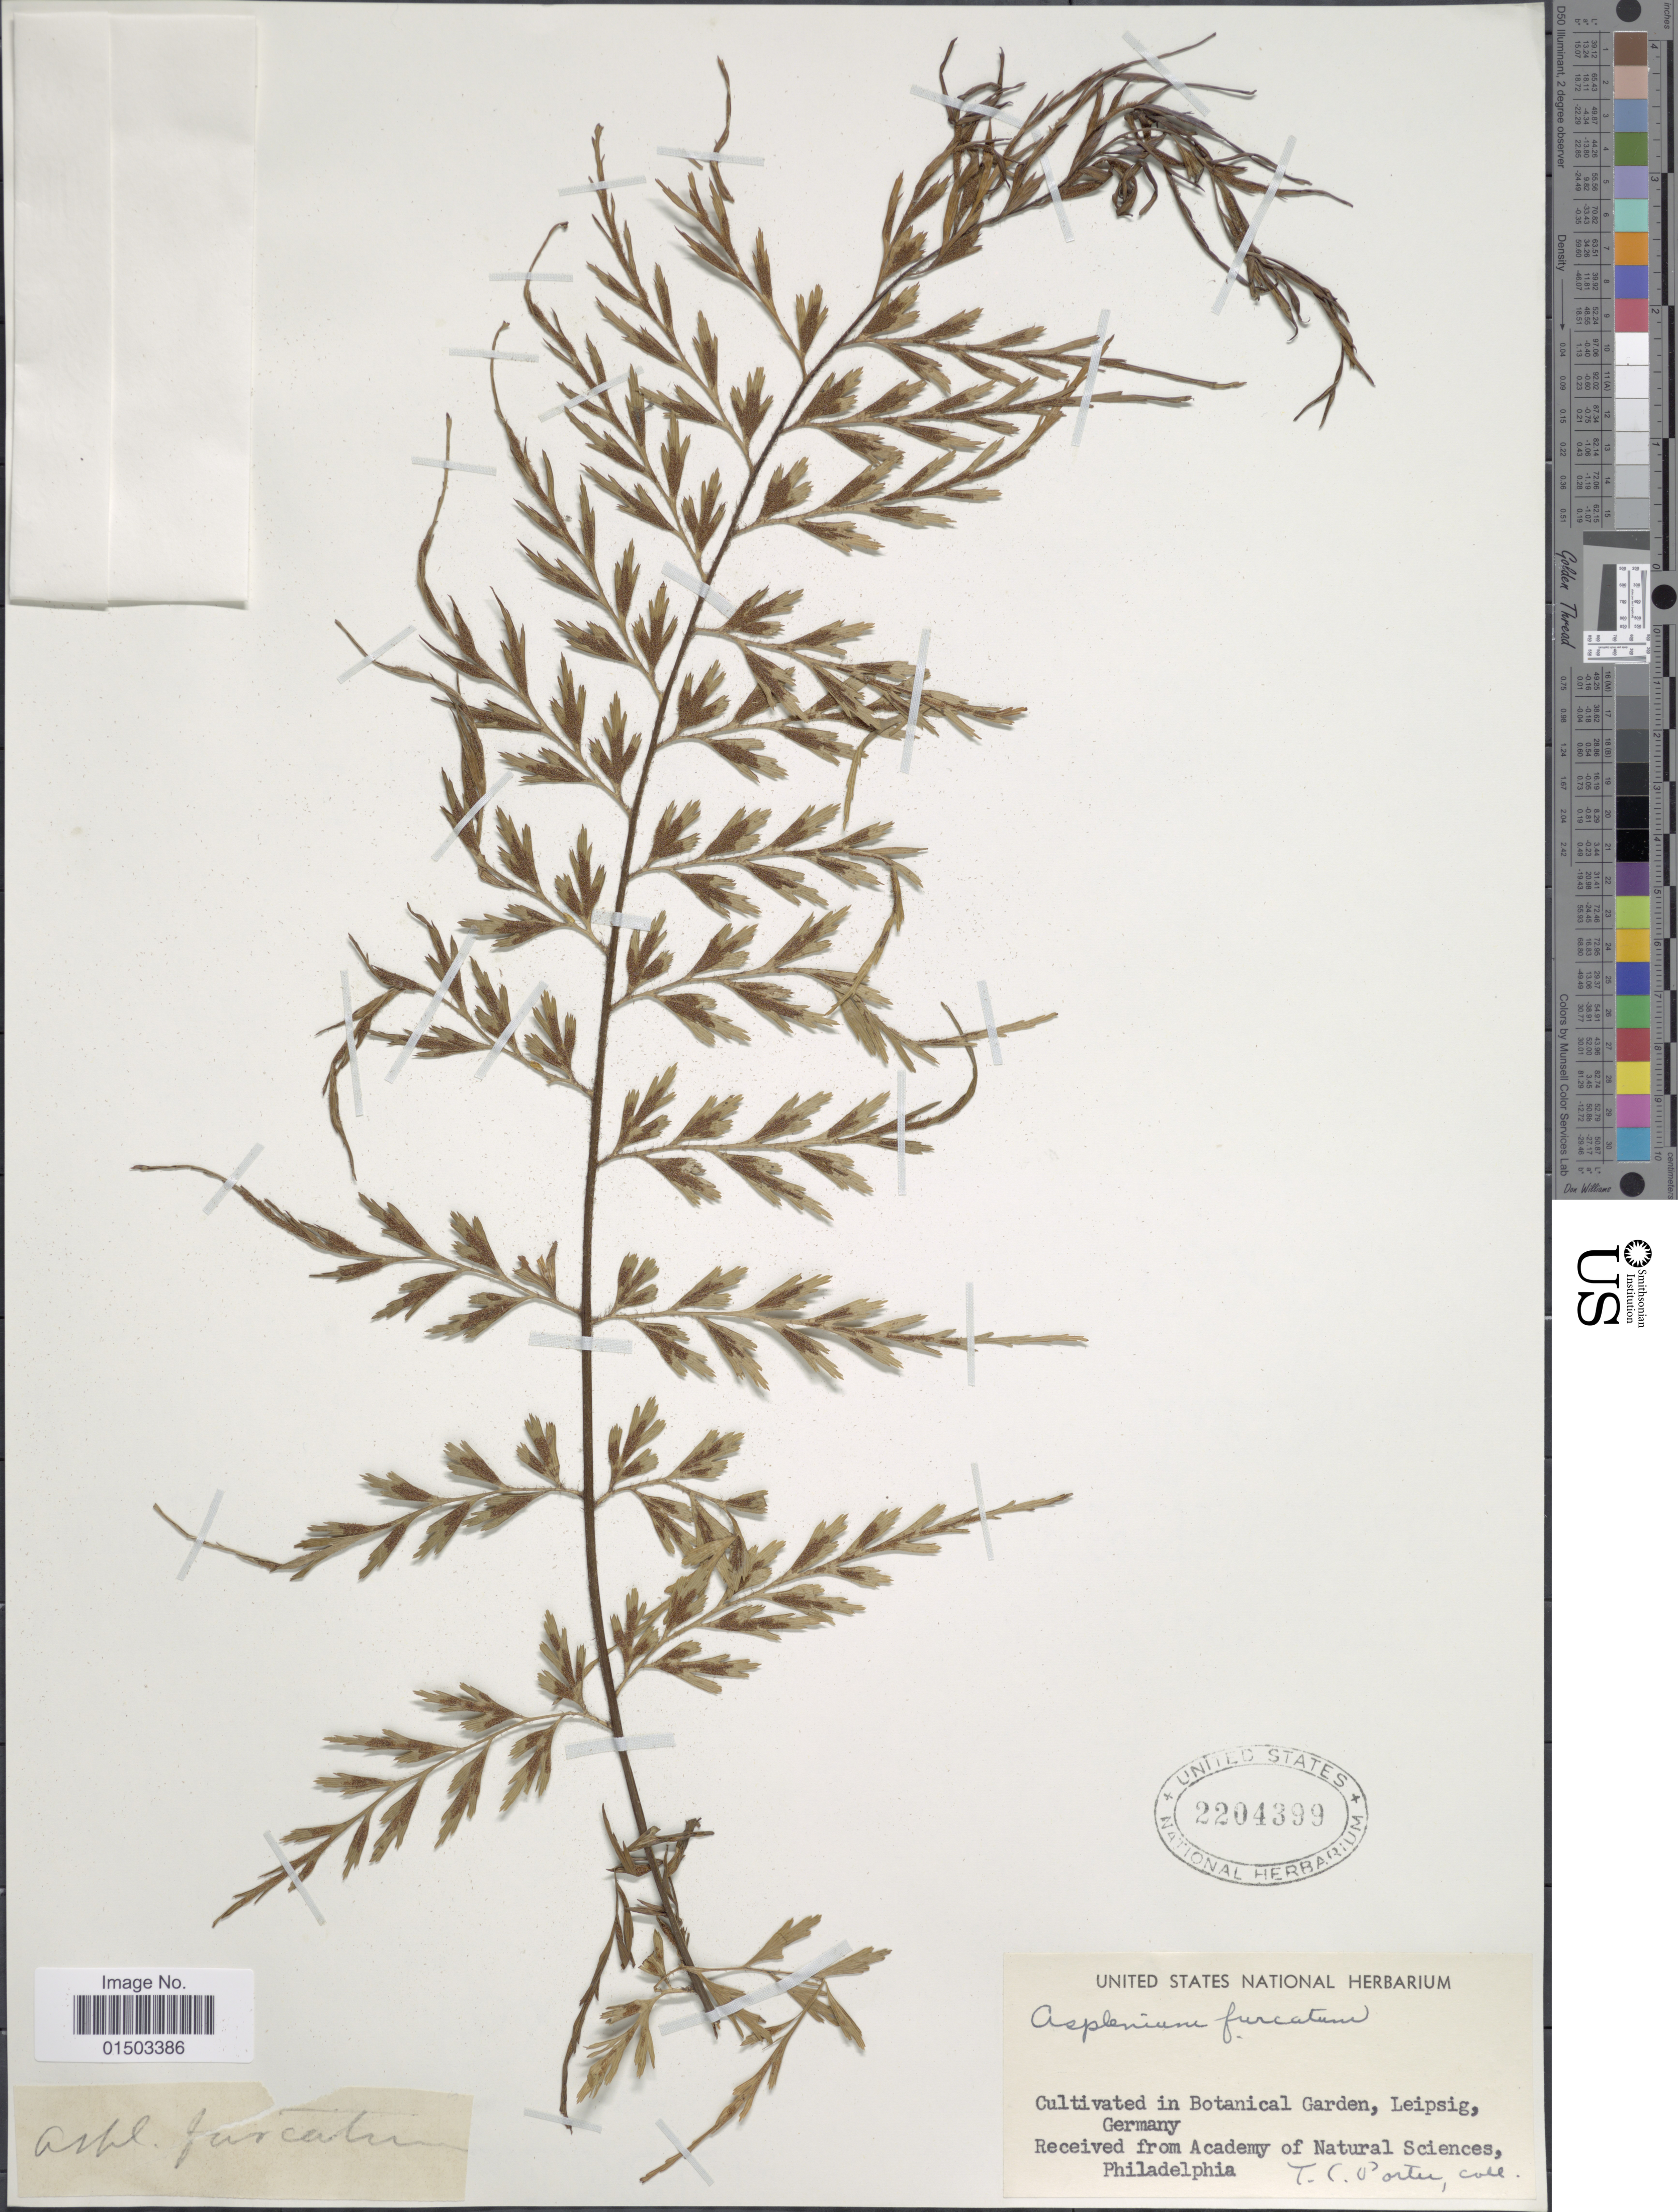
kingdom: Plantae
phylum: Tracheophyta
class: Polypodiopsida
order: Polypodiales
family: Aspleniaceae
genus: Asplenium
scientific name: Asplenium aethiopicum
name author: (Burm. f.) Bech.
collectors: T. C. Porter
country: Germany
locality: Cultivated in Botanical Garden, Leipsig, Germany.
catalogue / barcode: US 2204399